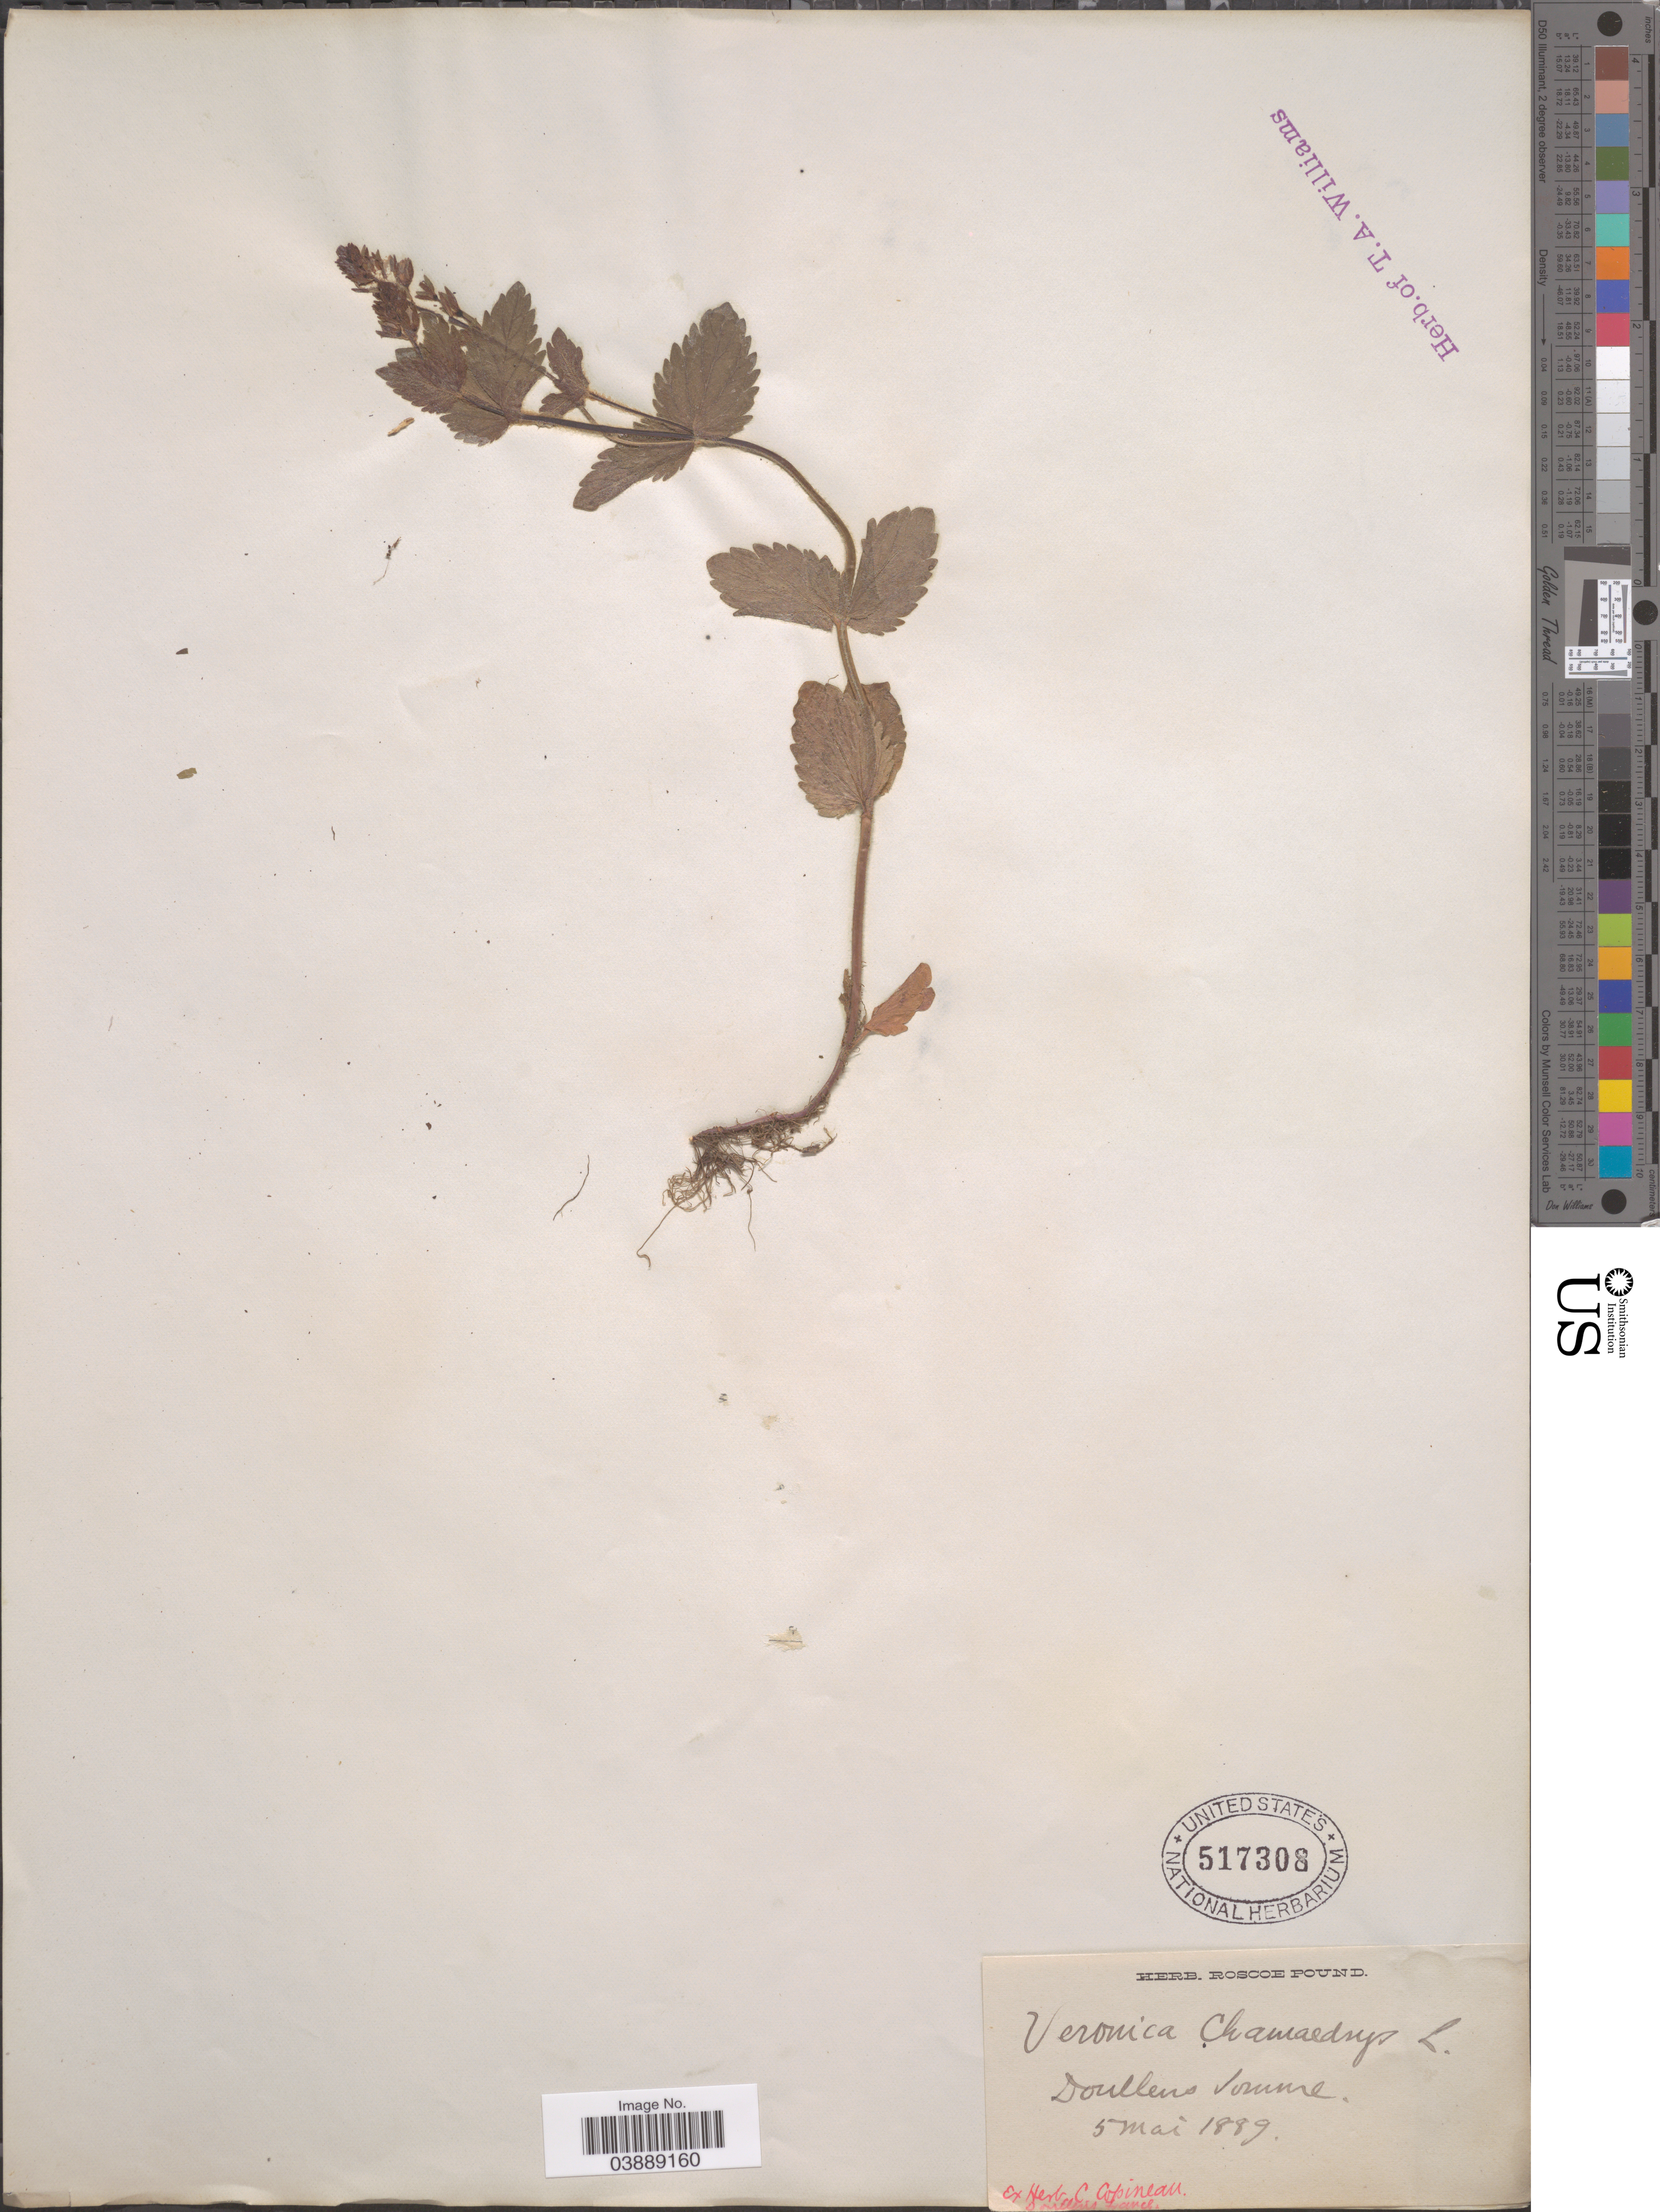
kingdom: Plantae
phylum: Tracheophyta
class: Magnoliopsida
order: Lamiales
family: Plantaginaceae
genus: Veronica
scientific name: Veronica chamaedrys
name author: L.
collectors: ex herb. C. Copineau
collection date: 1889-05-05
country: France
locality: Doullens Somme.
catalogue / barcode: US 517308